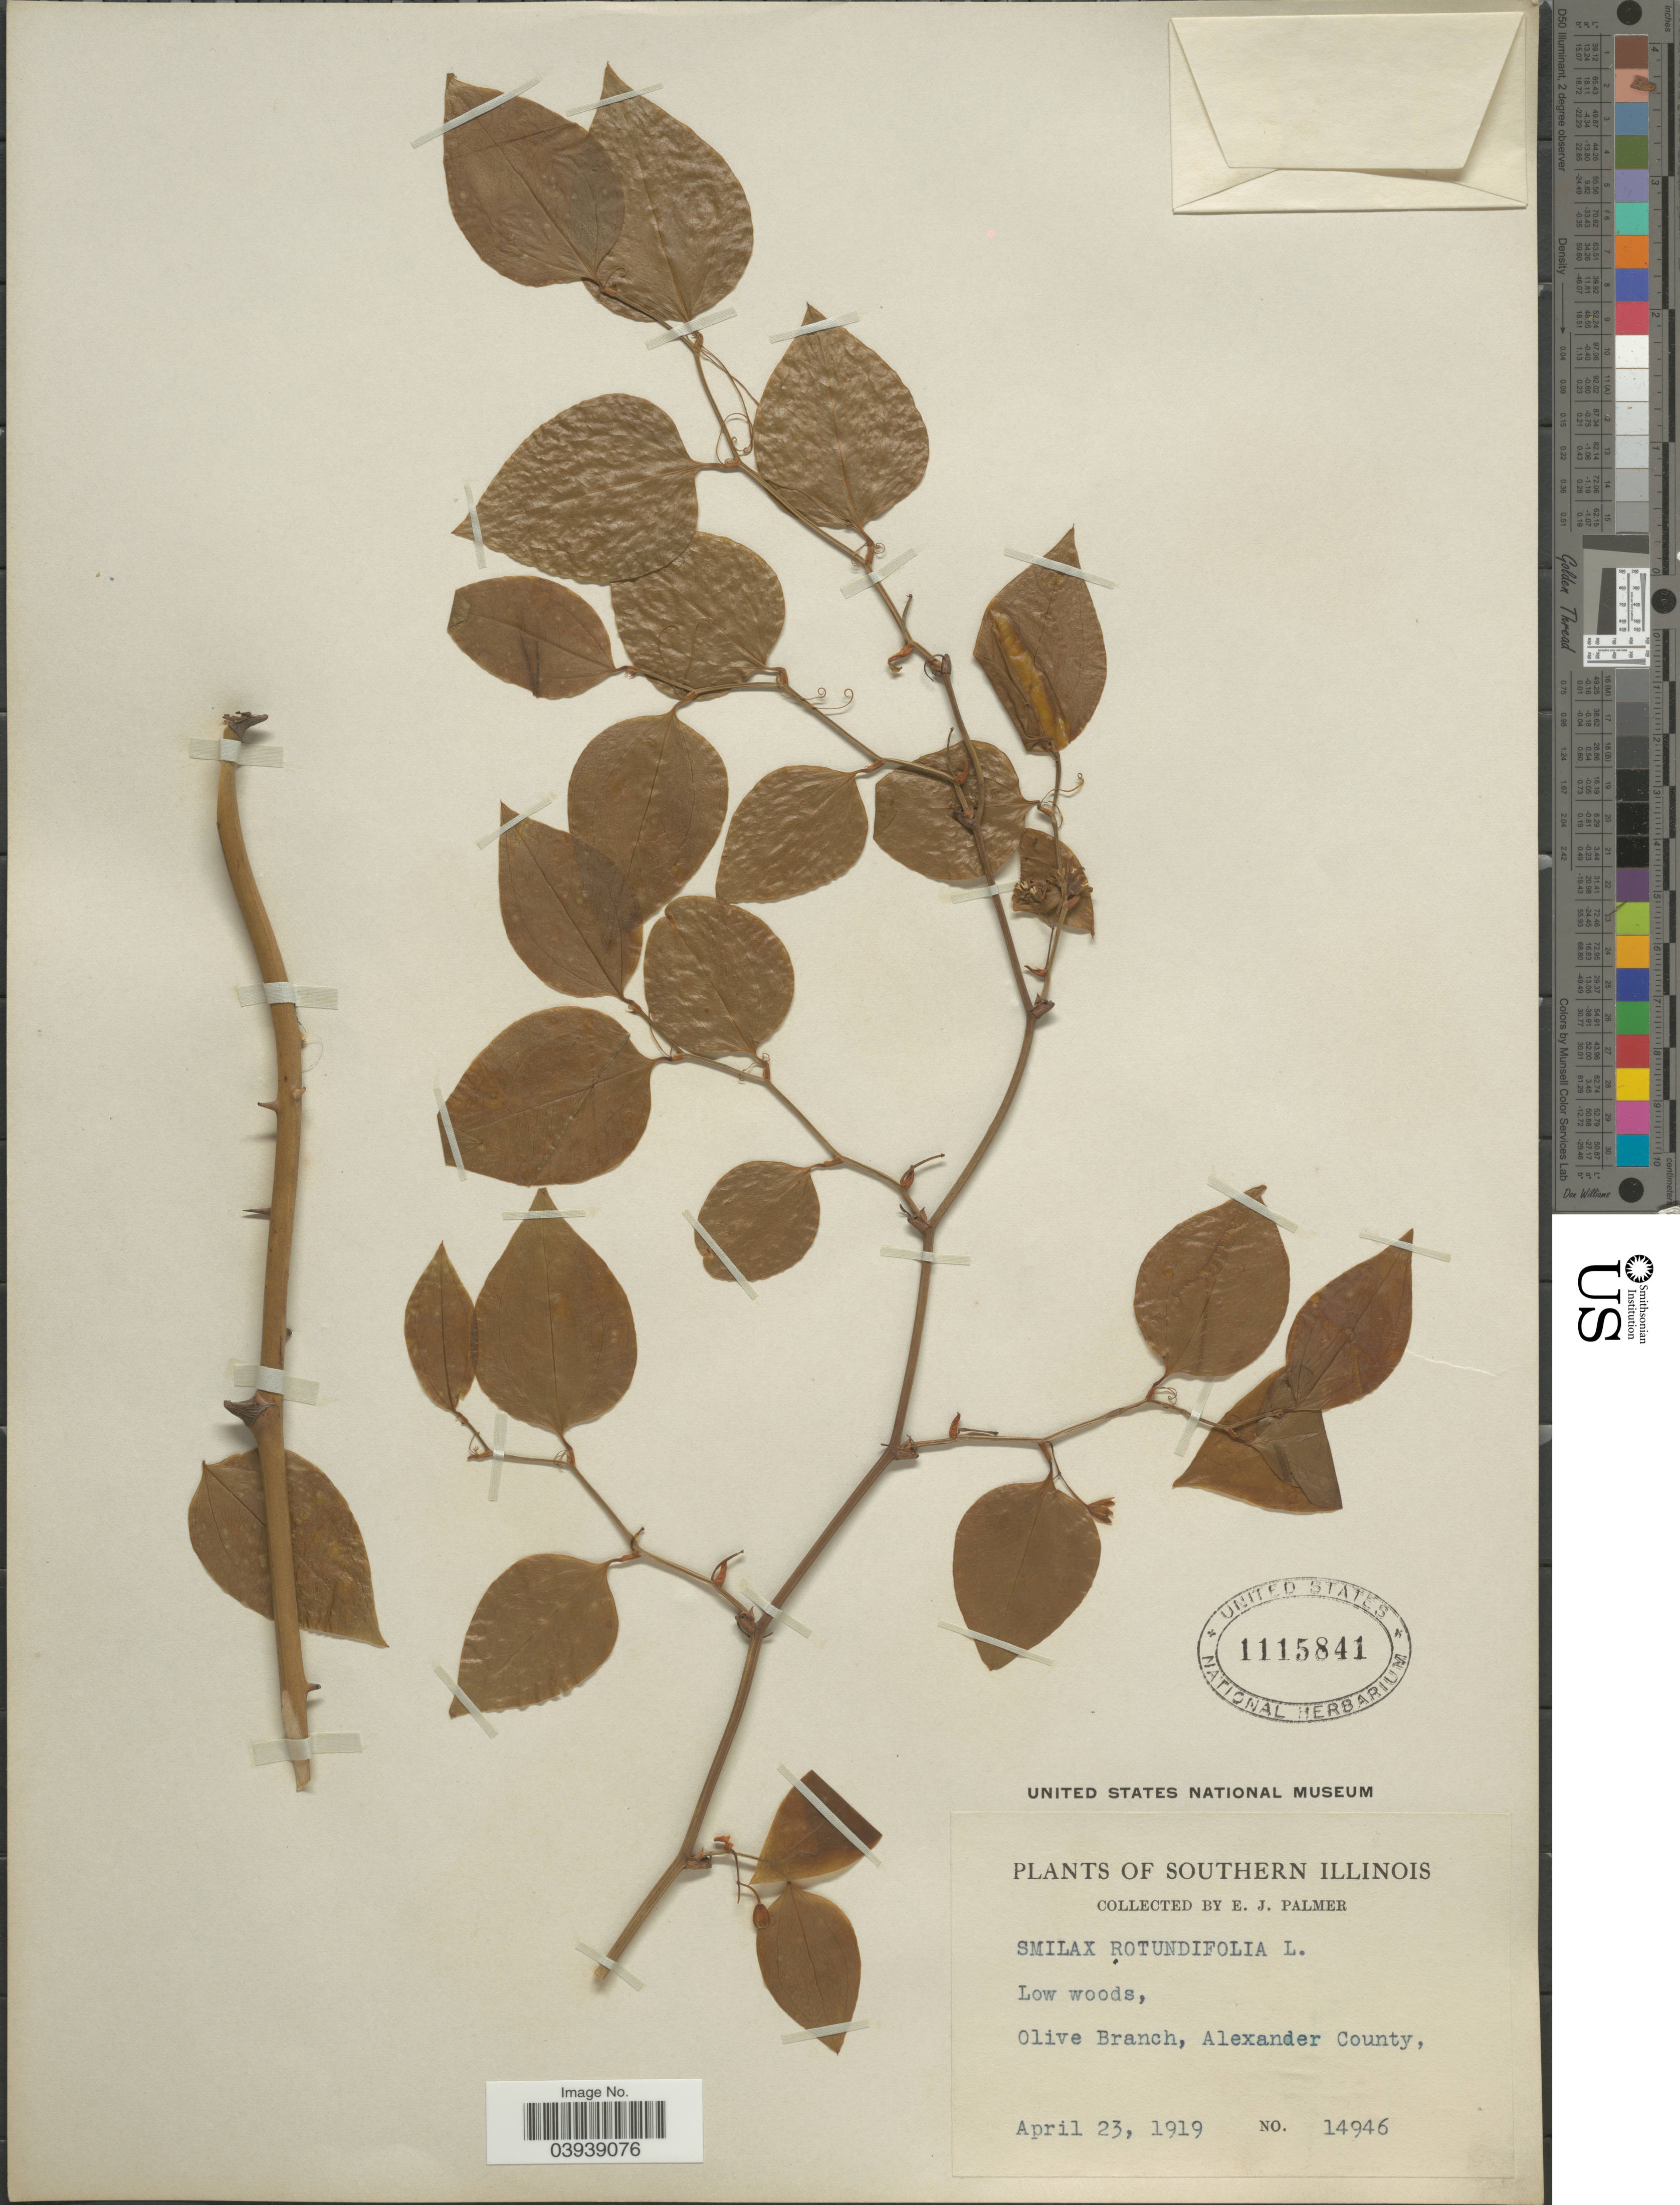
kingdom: Plantae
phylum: Tracheophyta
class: Liliopsida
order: Liliales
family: Smilacaceae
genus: Smilax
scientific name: Smilax rotundifolia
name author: L.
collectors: E. J. Palmer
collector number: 14946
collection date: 1919-04-23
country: United States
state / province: Illinois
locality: Southern Illinois. Low woods, Olive Branch, Alexander County.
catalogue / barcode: US 1115841